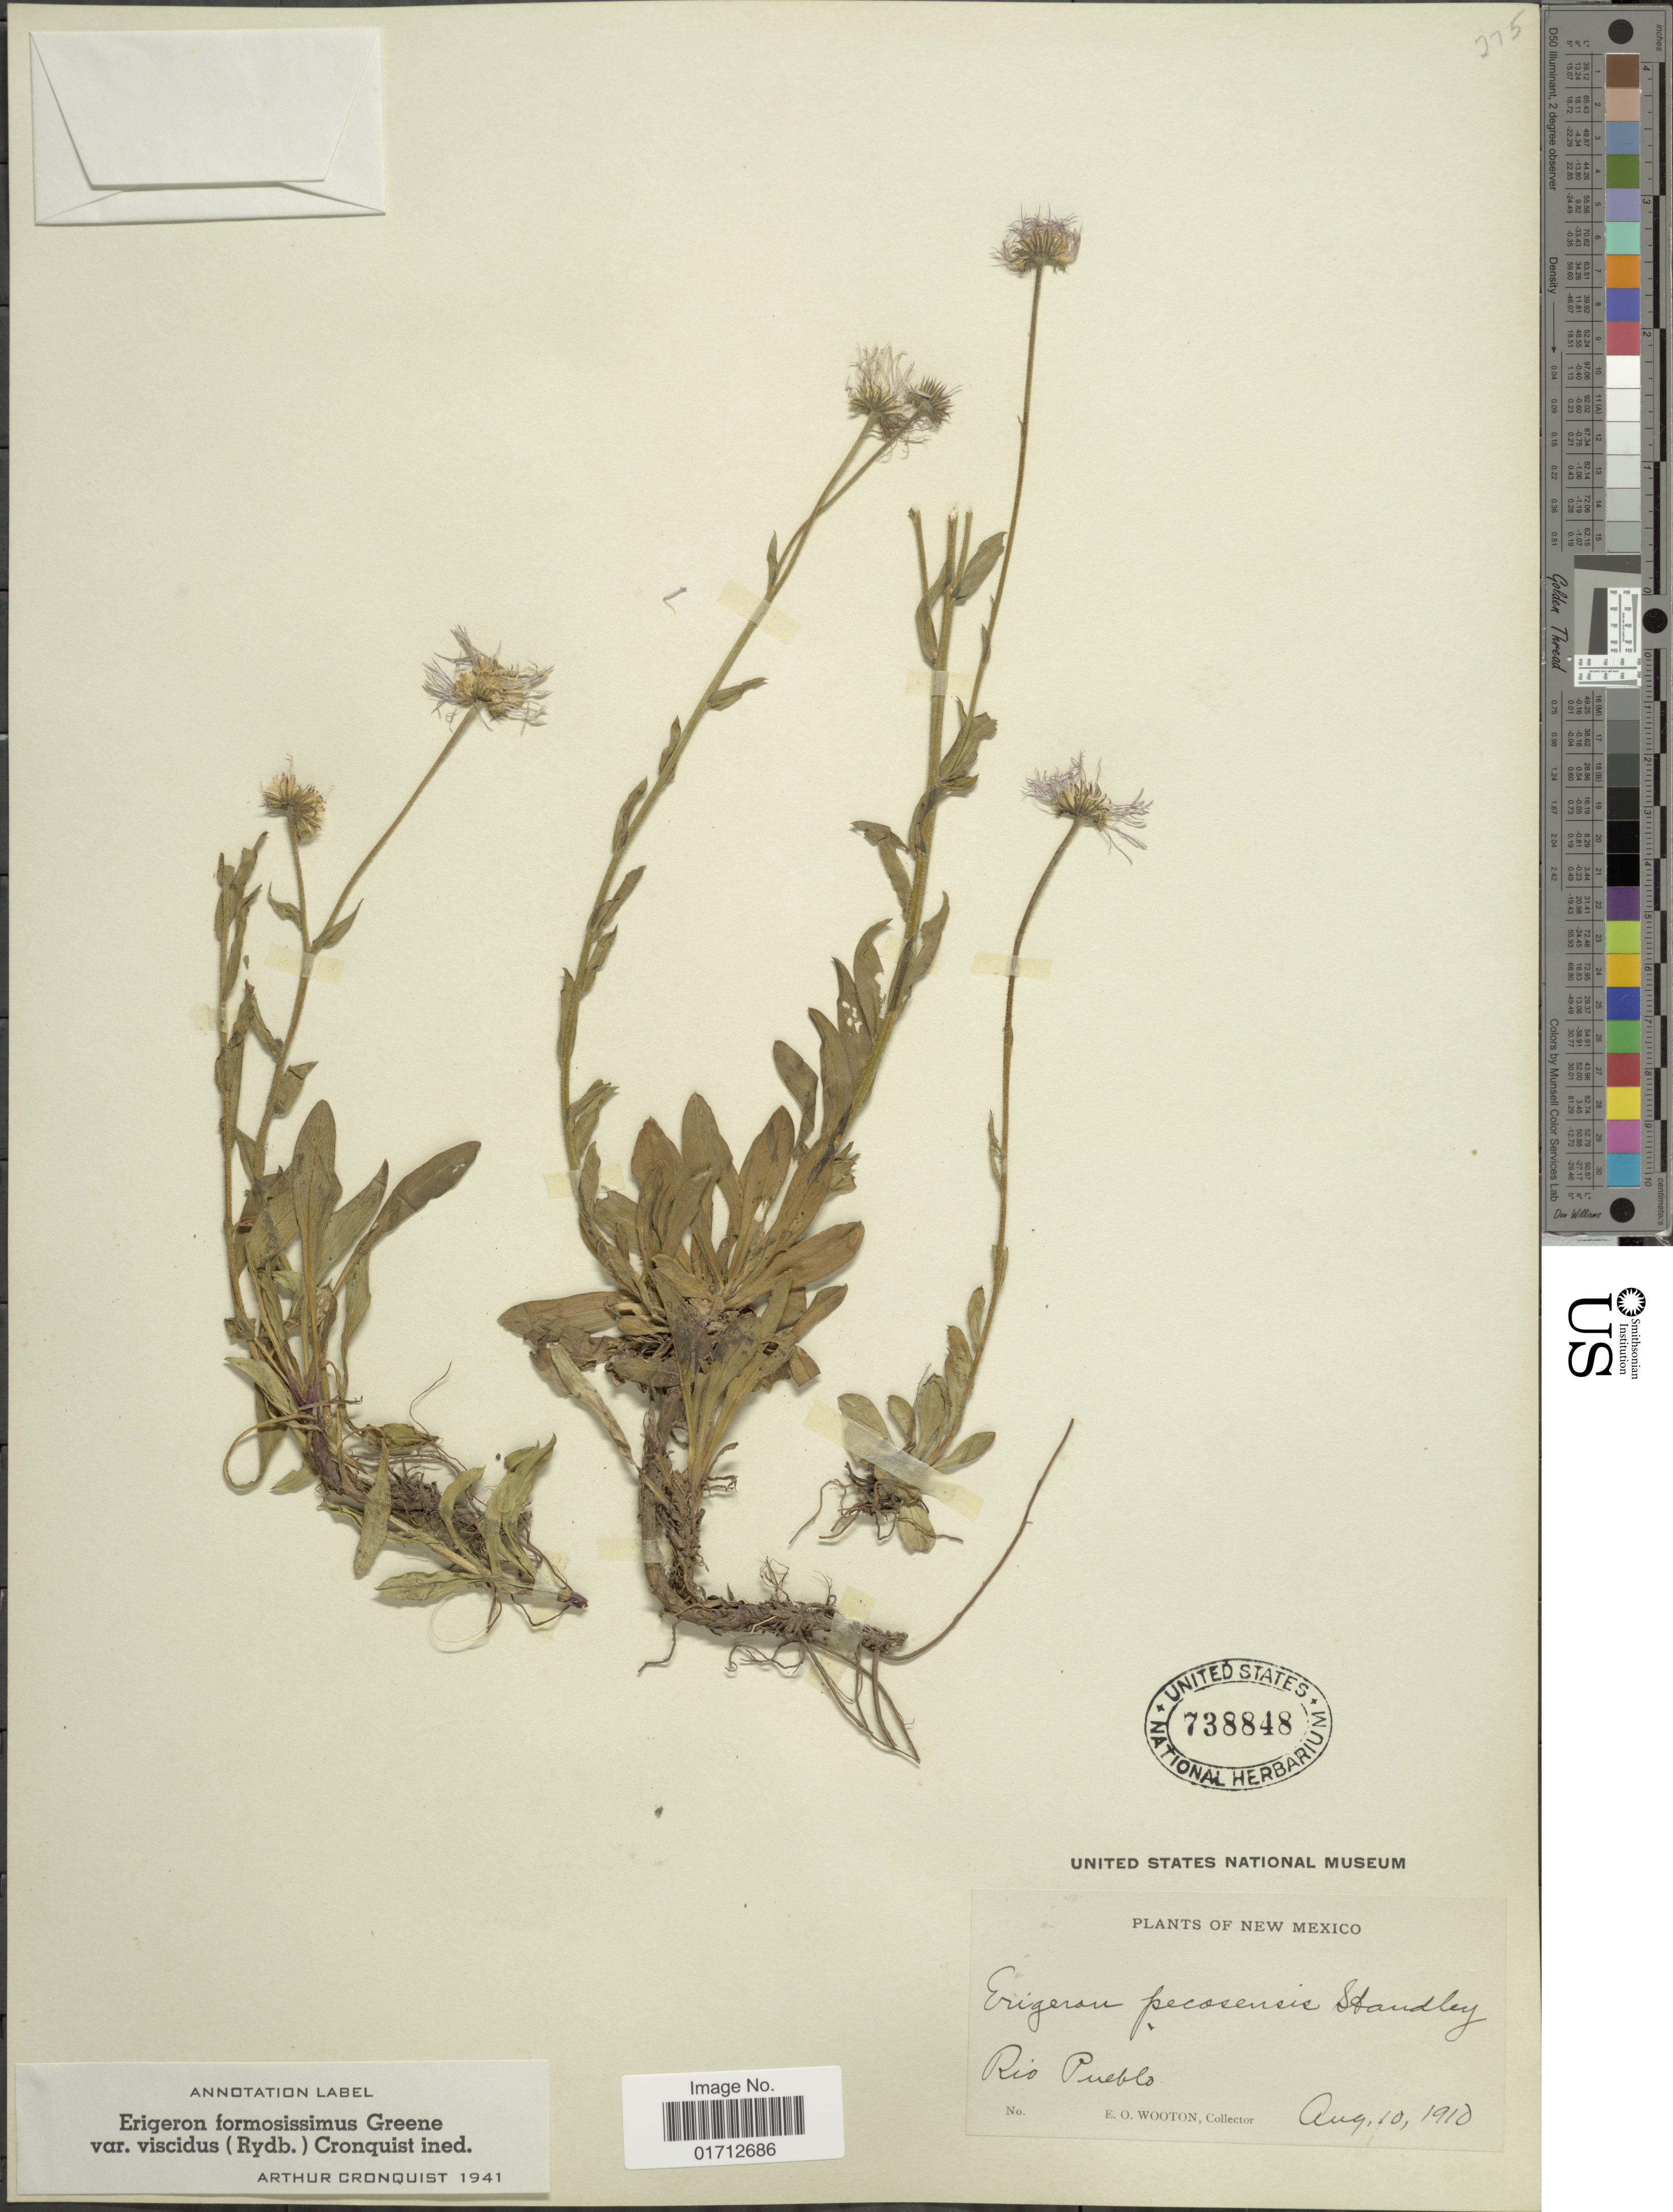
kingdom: Plantae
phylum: Tracheophyta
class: Magnoliopsida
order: Asterales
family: Asteraceae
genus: Erigeron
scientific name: Erigeron formosissimus var. viscidus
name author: (Rydb.) Cronq.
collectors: E. O. Wooton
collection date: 1910-08-10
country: United States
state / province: New Mexico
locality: Rio Pueblo.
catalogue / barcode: US 738848